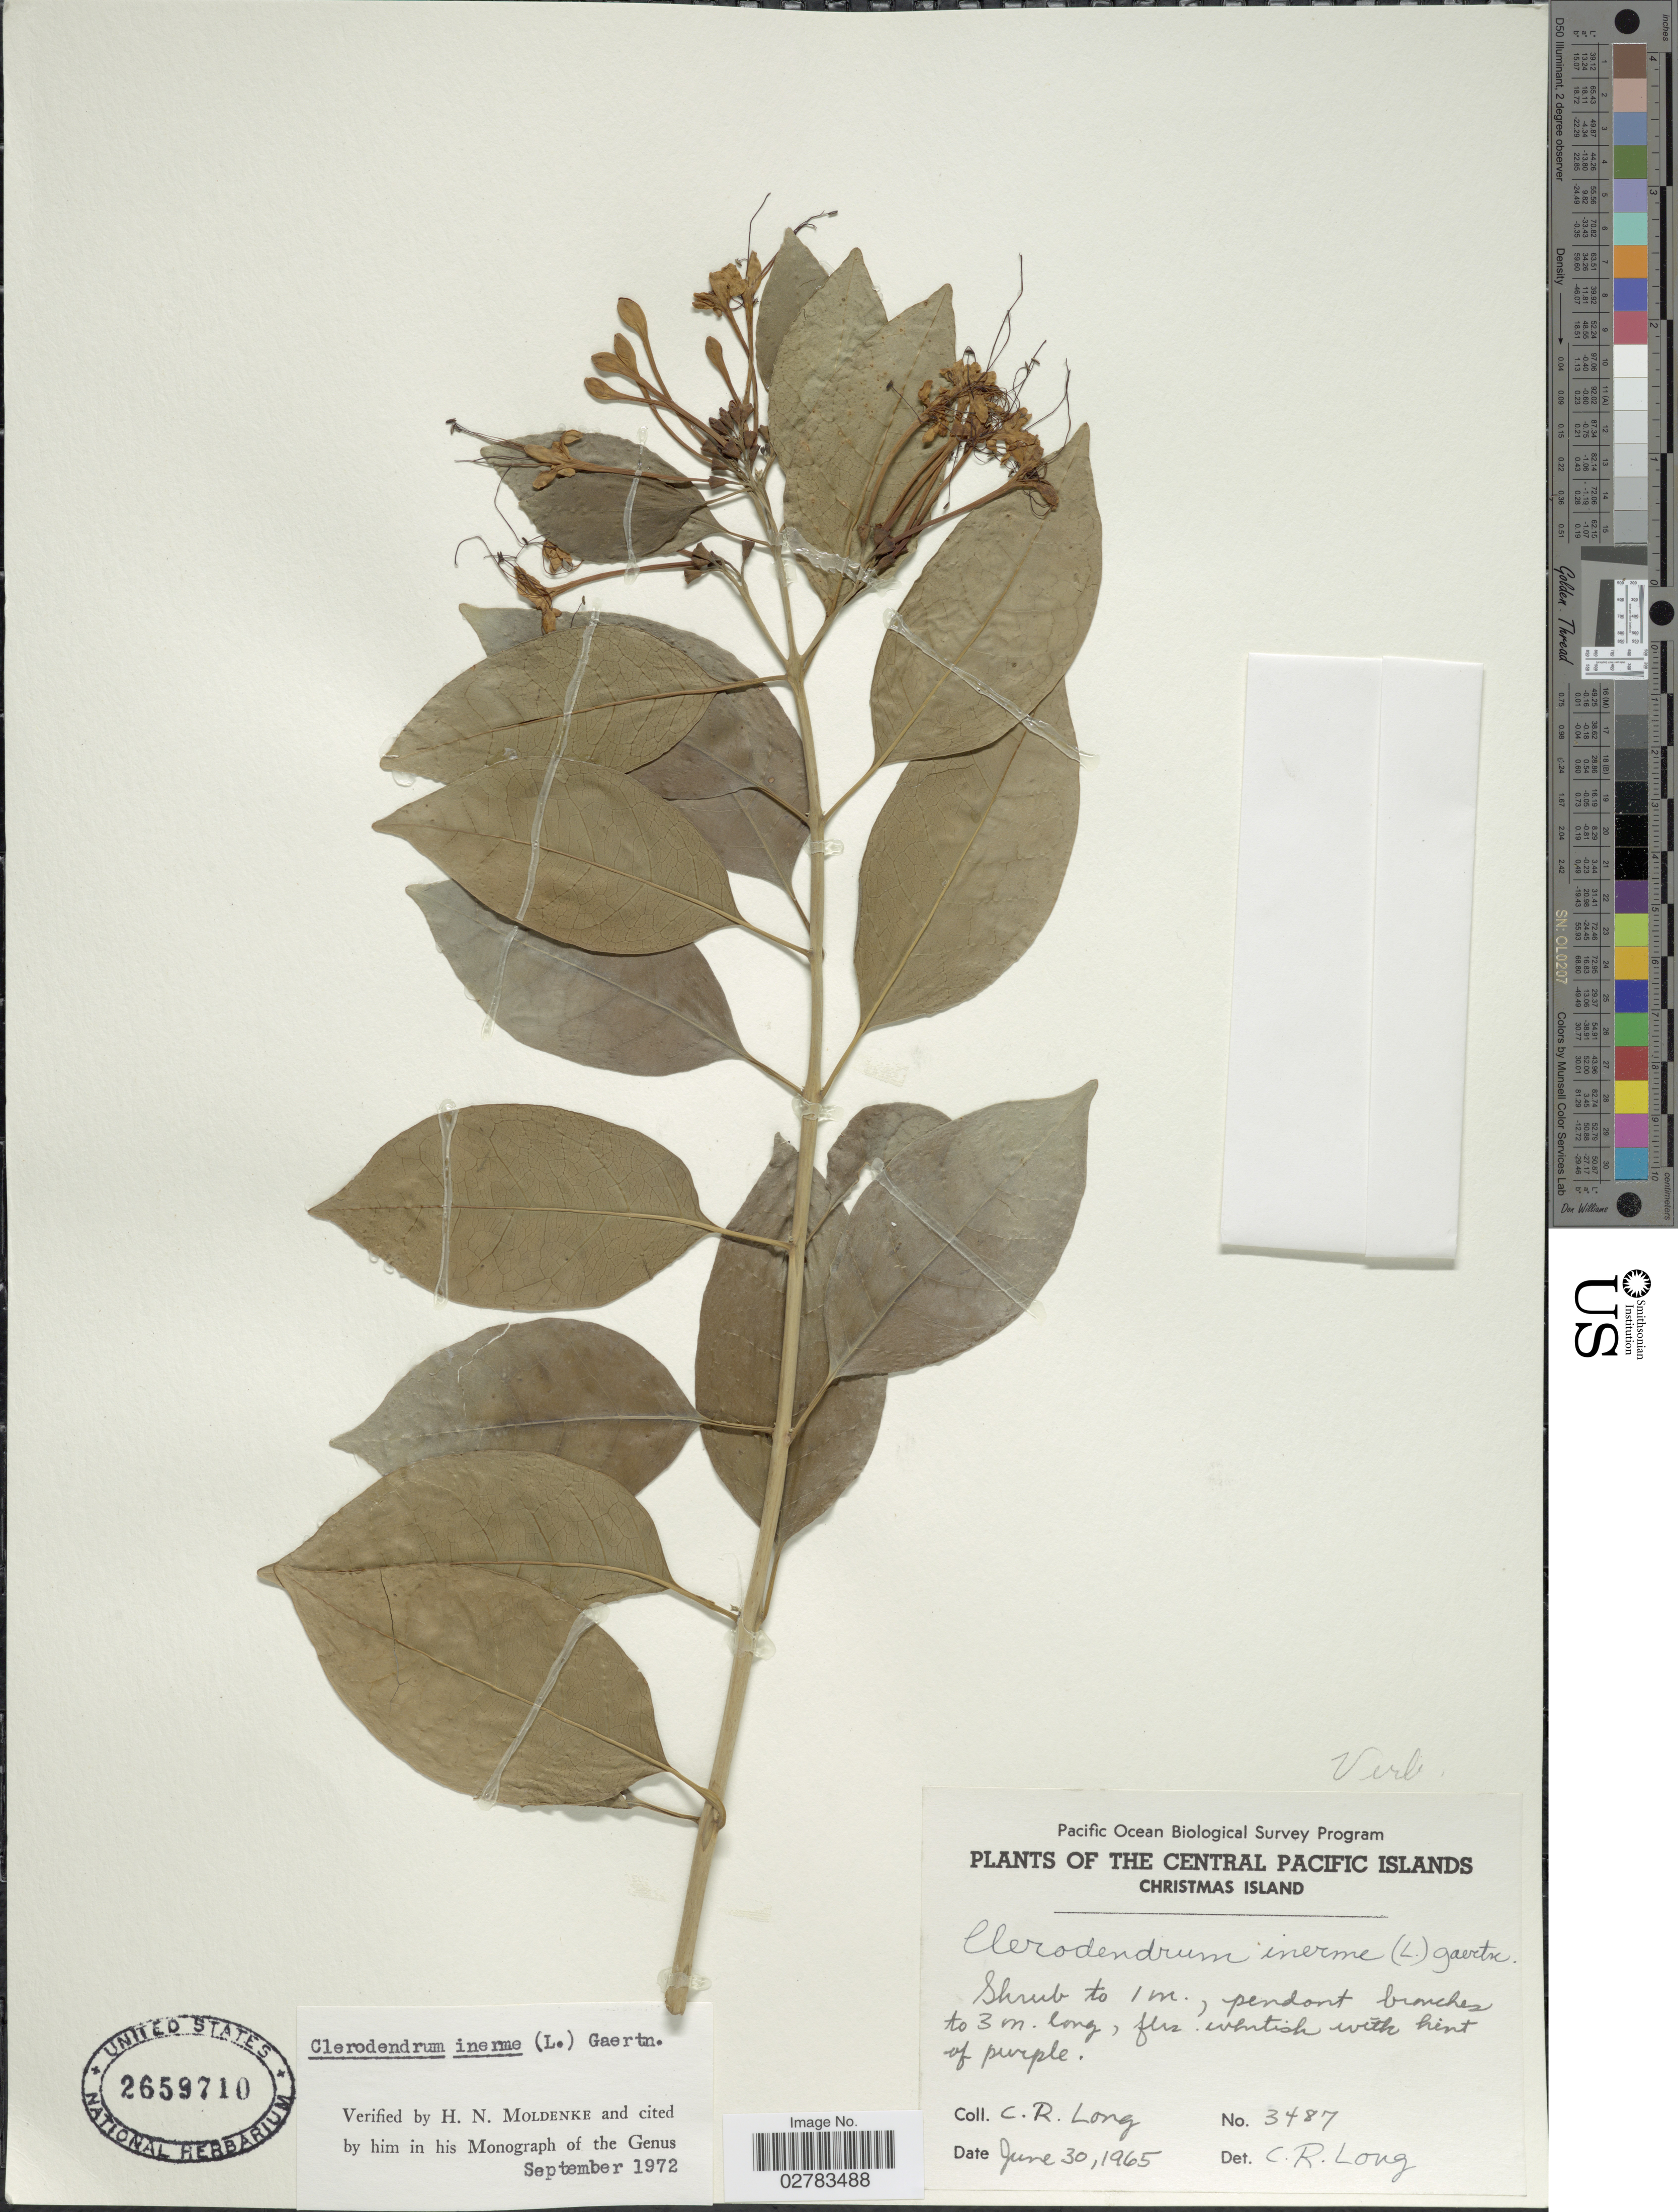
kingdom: Plantae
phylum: Tracheophyta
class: Magnoliopsida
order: Lamiales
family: Lamiaceae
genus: Clerodendrum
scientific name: Clerodendrum inerme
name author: (L.) Gaertn.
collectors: C. R. Long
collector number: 3487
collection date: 1965-06-30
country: Kiribati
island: Kiritimati [Christmas] Atoll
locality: The Central Pacific Islands, Christmas Island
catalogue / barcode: US 2659710